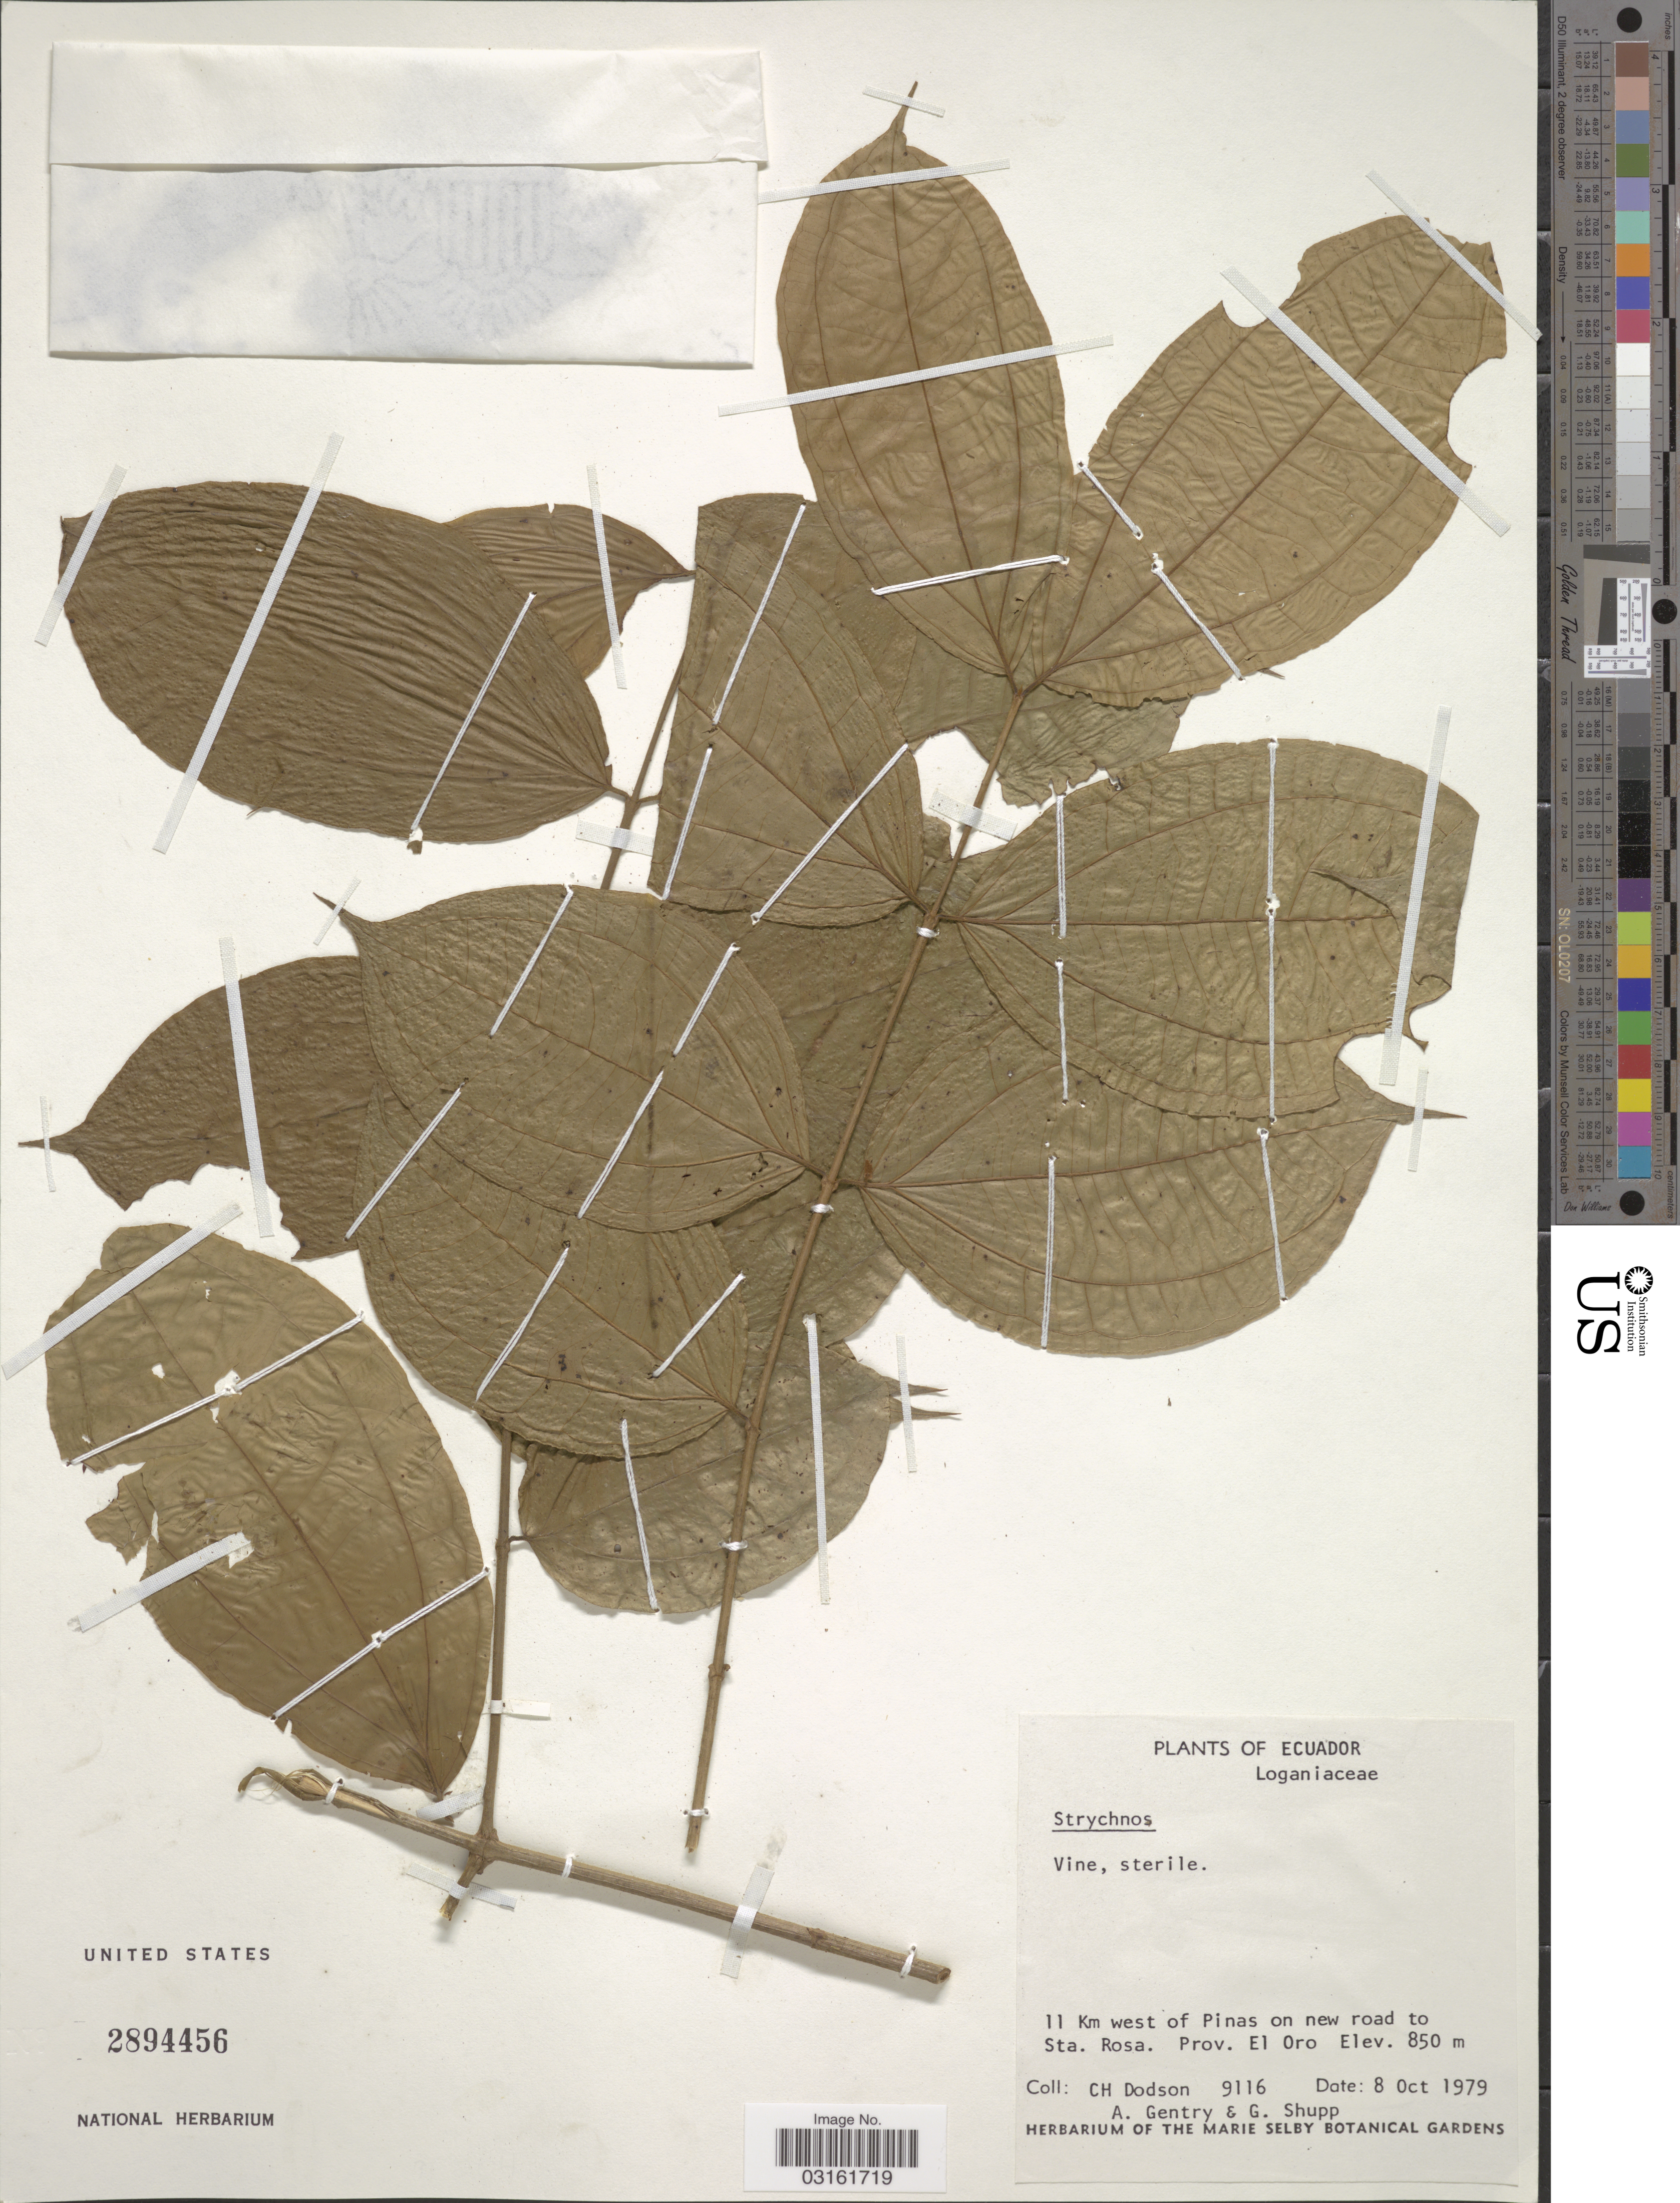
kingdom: Plantae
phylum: Tracheophyta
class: Magnoliopsida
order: Gentianales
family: Loganiaceae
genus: Strychnos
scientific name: Strychnos sp.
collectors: C. H. Dodson, A. H. Gentry & G. Shupp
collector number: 9116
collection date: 1979-10-08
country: Ecuador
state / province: El Oro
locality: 11 Km west of Pinas on new road to Sta. Rosa. Prov. El Oro.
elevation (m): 850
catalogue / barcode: US 2894456